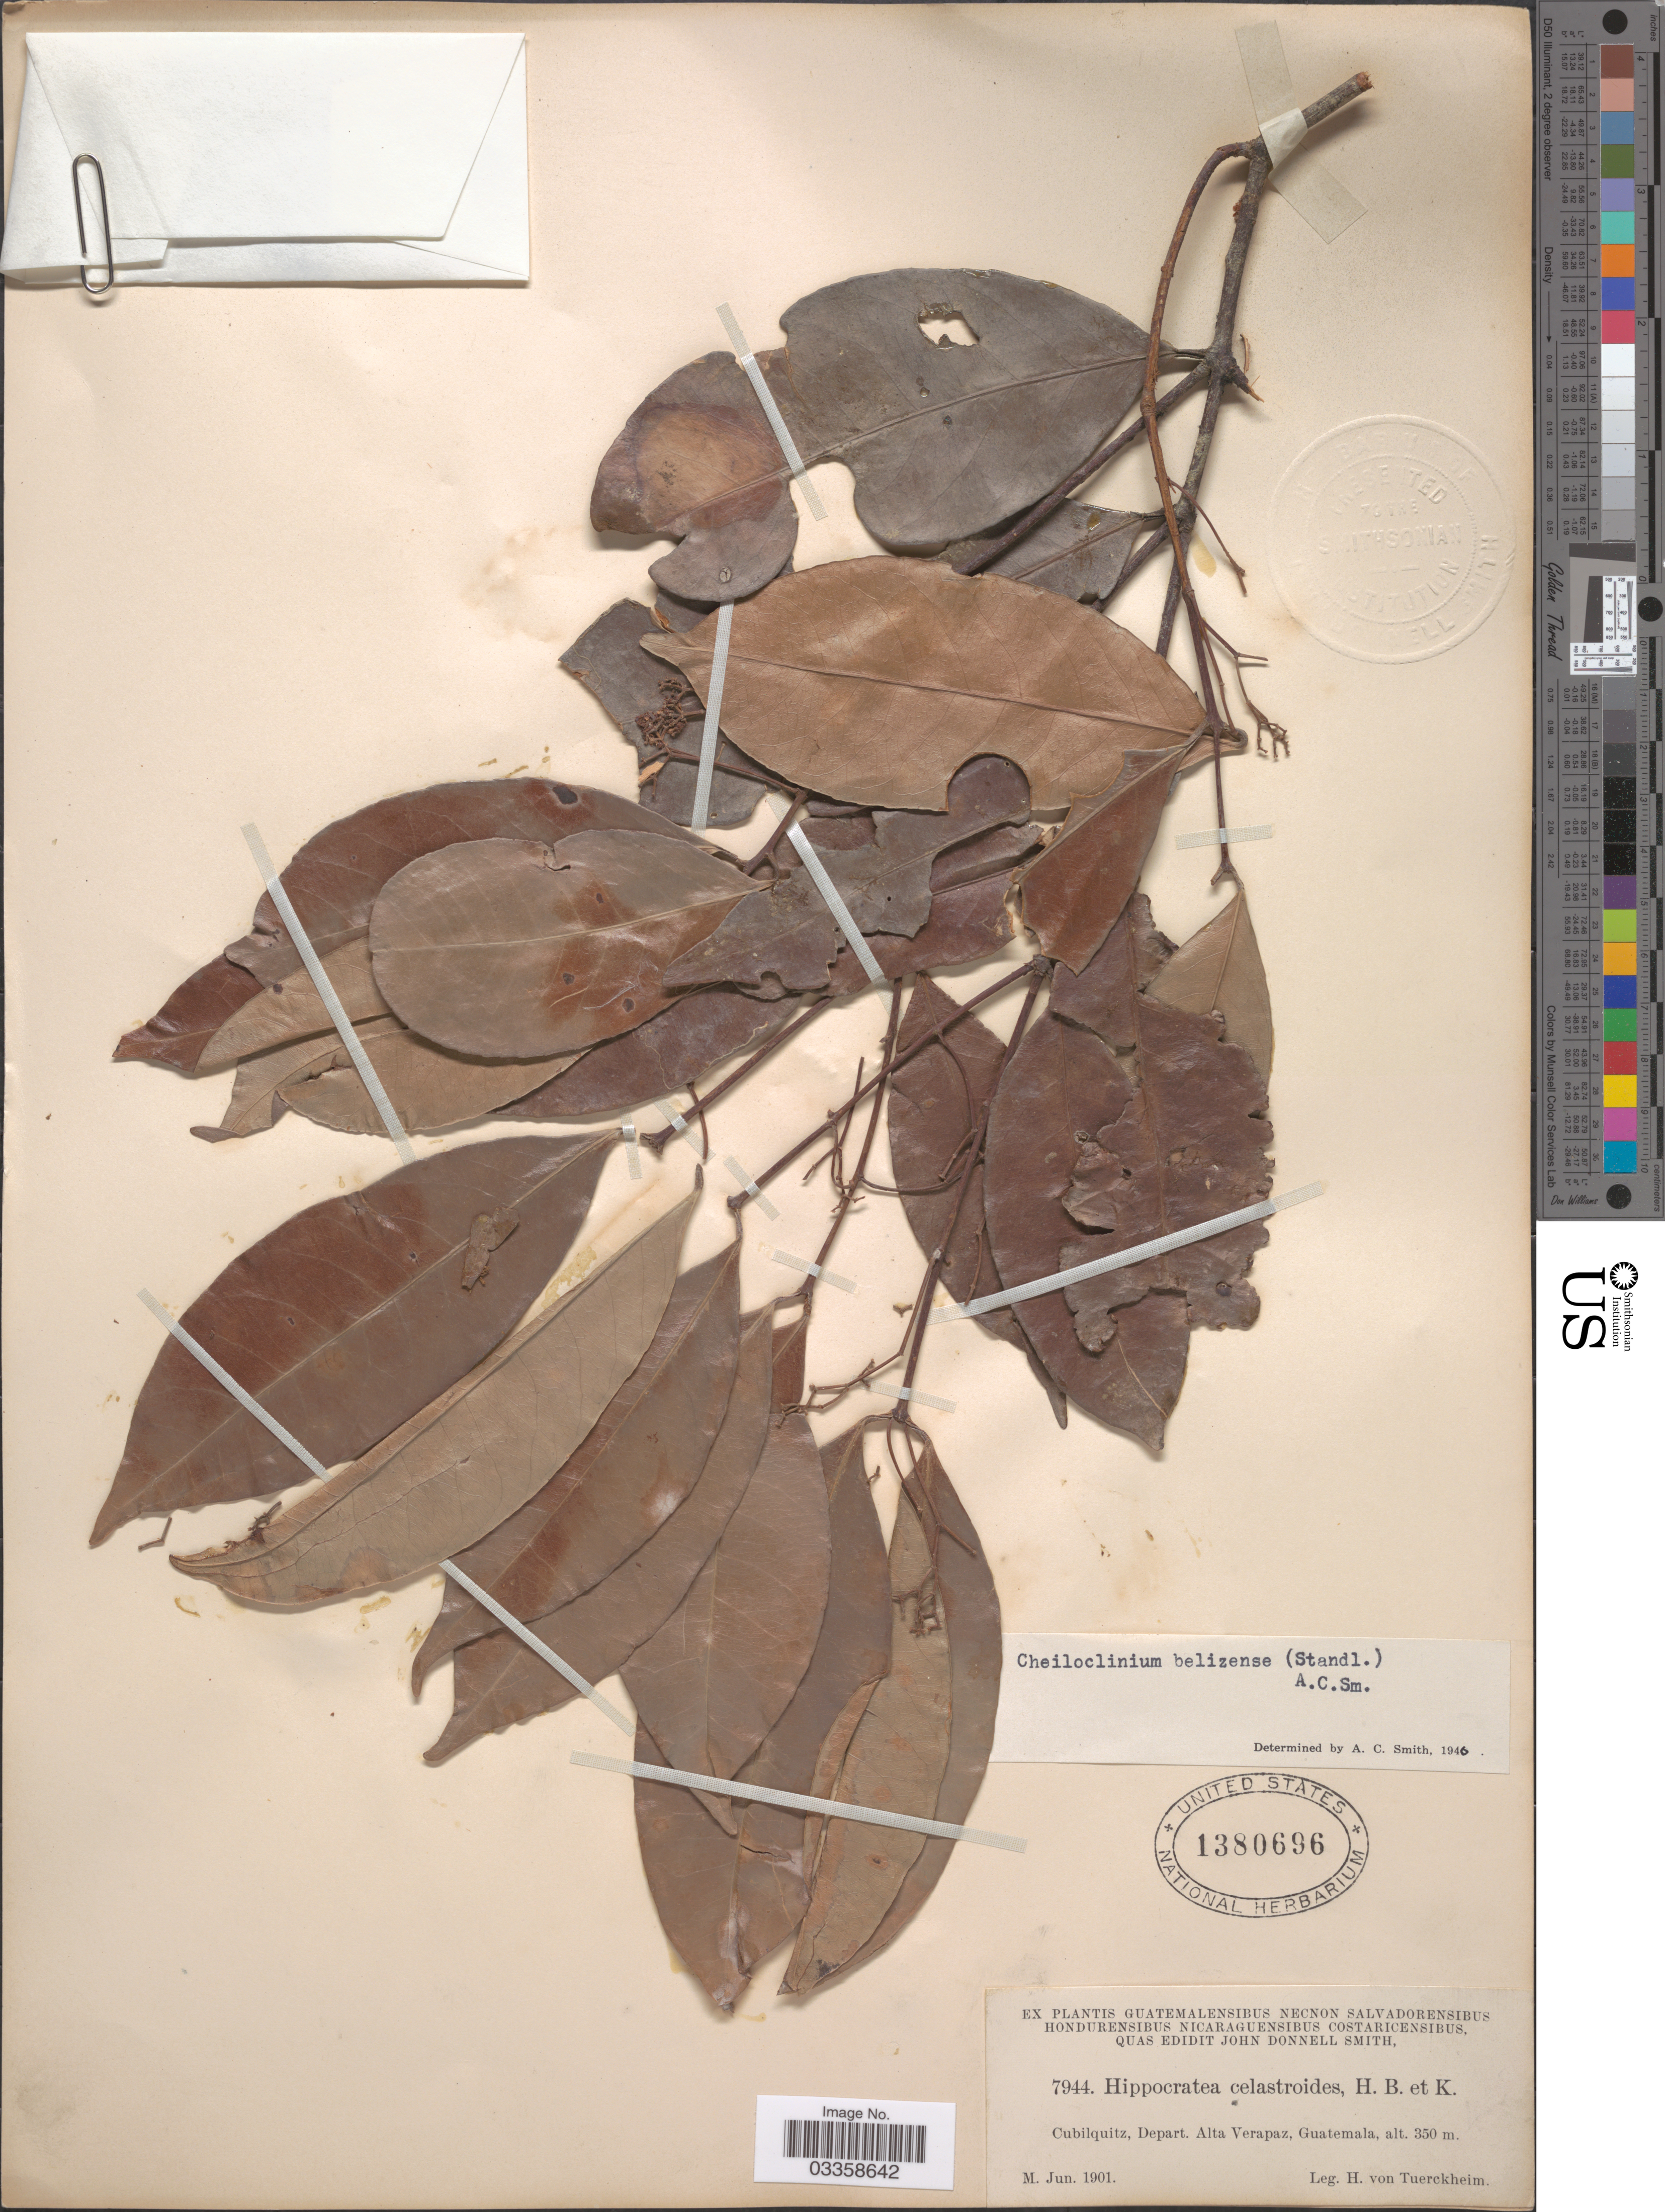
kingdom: Plantae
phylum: Tracheophyta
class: Magnoliopsida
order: Celastrales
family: Celastraceae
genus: Cheiloclinium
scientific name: Cheiloclinium belizense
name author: (Standl.) A.C. Sm.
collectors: H. von Tuerckheim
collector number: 7944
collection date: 1901-06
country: Guatemala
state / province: Alta Verapaz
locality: Cubilquitz, Depart. Alta Verapaz.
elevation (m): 350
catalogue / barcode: US 1380696